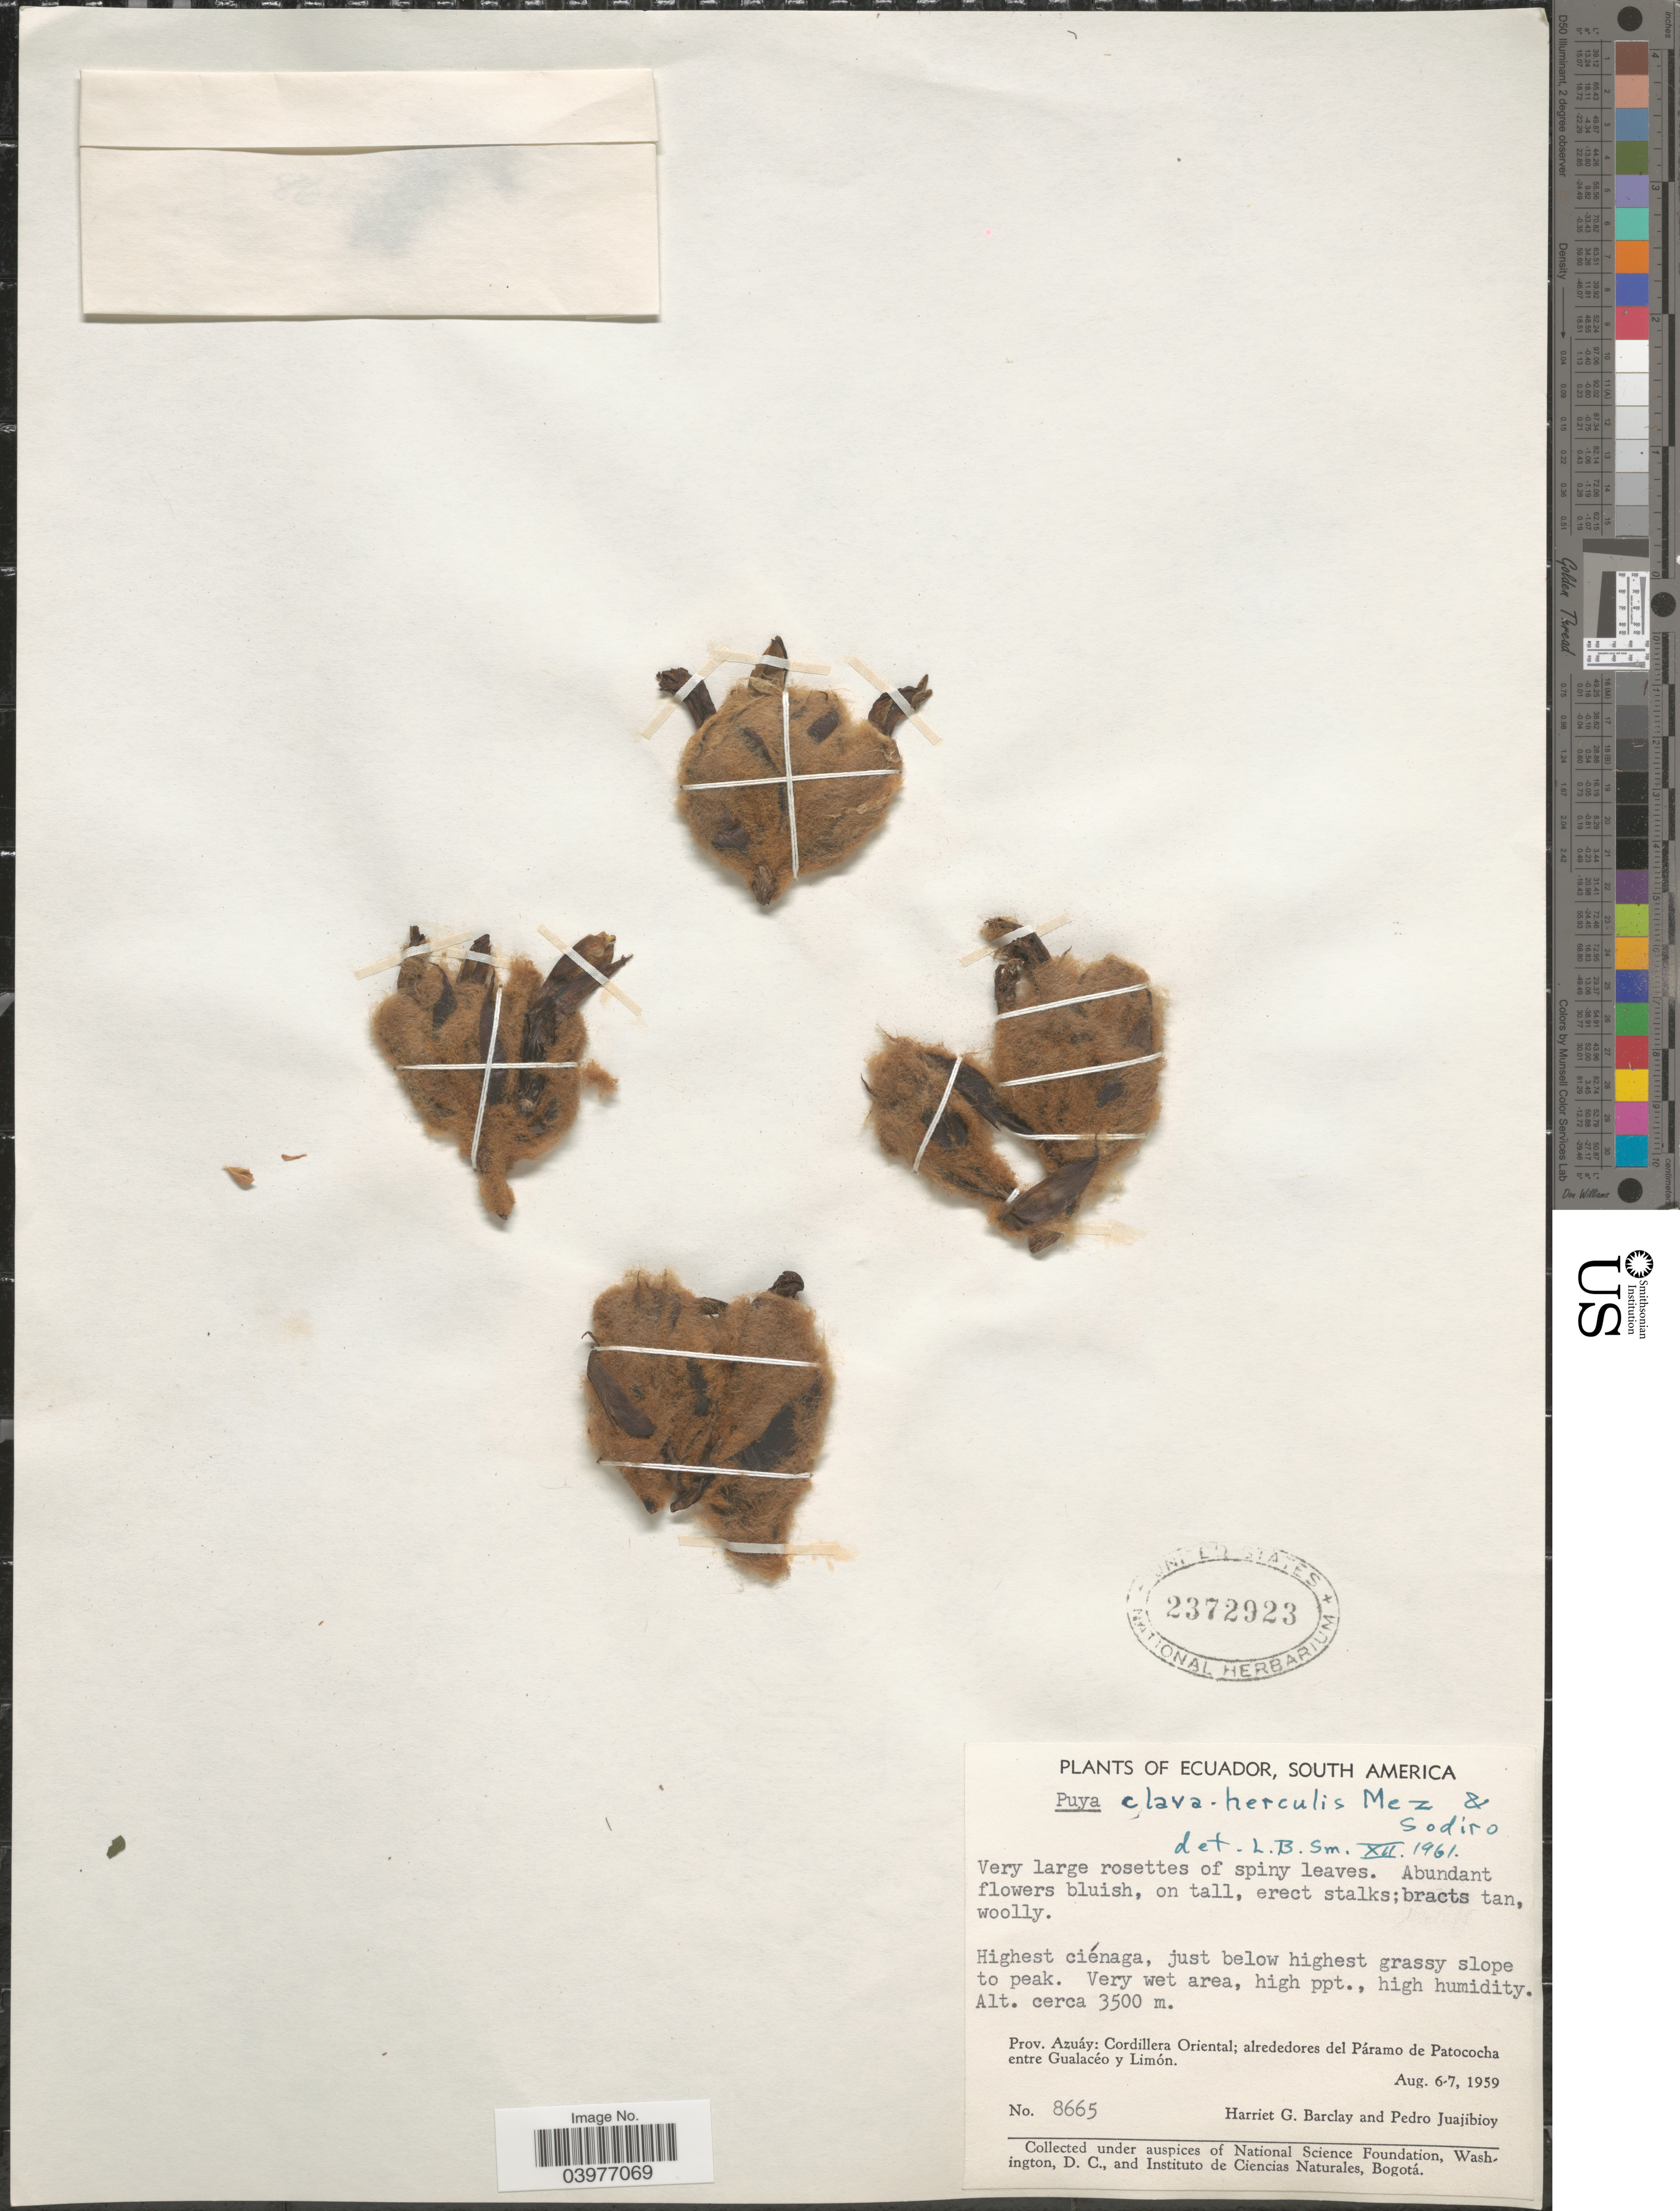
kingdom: Plantae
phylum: Tracheophyta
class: Liliopsida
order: Poales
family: Bromeliaceae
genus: Puya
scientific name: Puya clava-herculis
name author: Mez & Mez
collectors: H. G. Barclay & P. Juajibioy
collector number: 8665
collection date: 1959-08-06/1959-08-07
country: Ecuador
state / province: Azuay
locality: Cordillera Oriental; alrededores del Páramo de Patococha entre Gualacéo y Limón.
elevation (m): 3500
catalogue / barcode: US 2372923